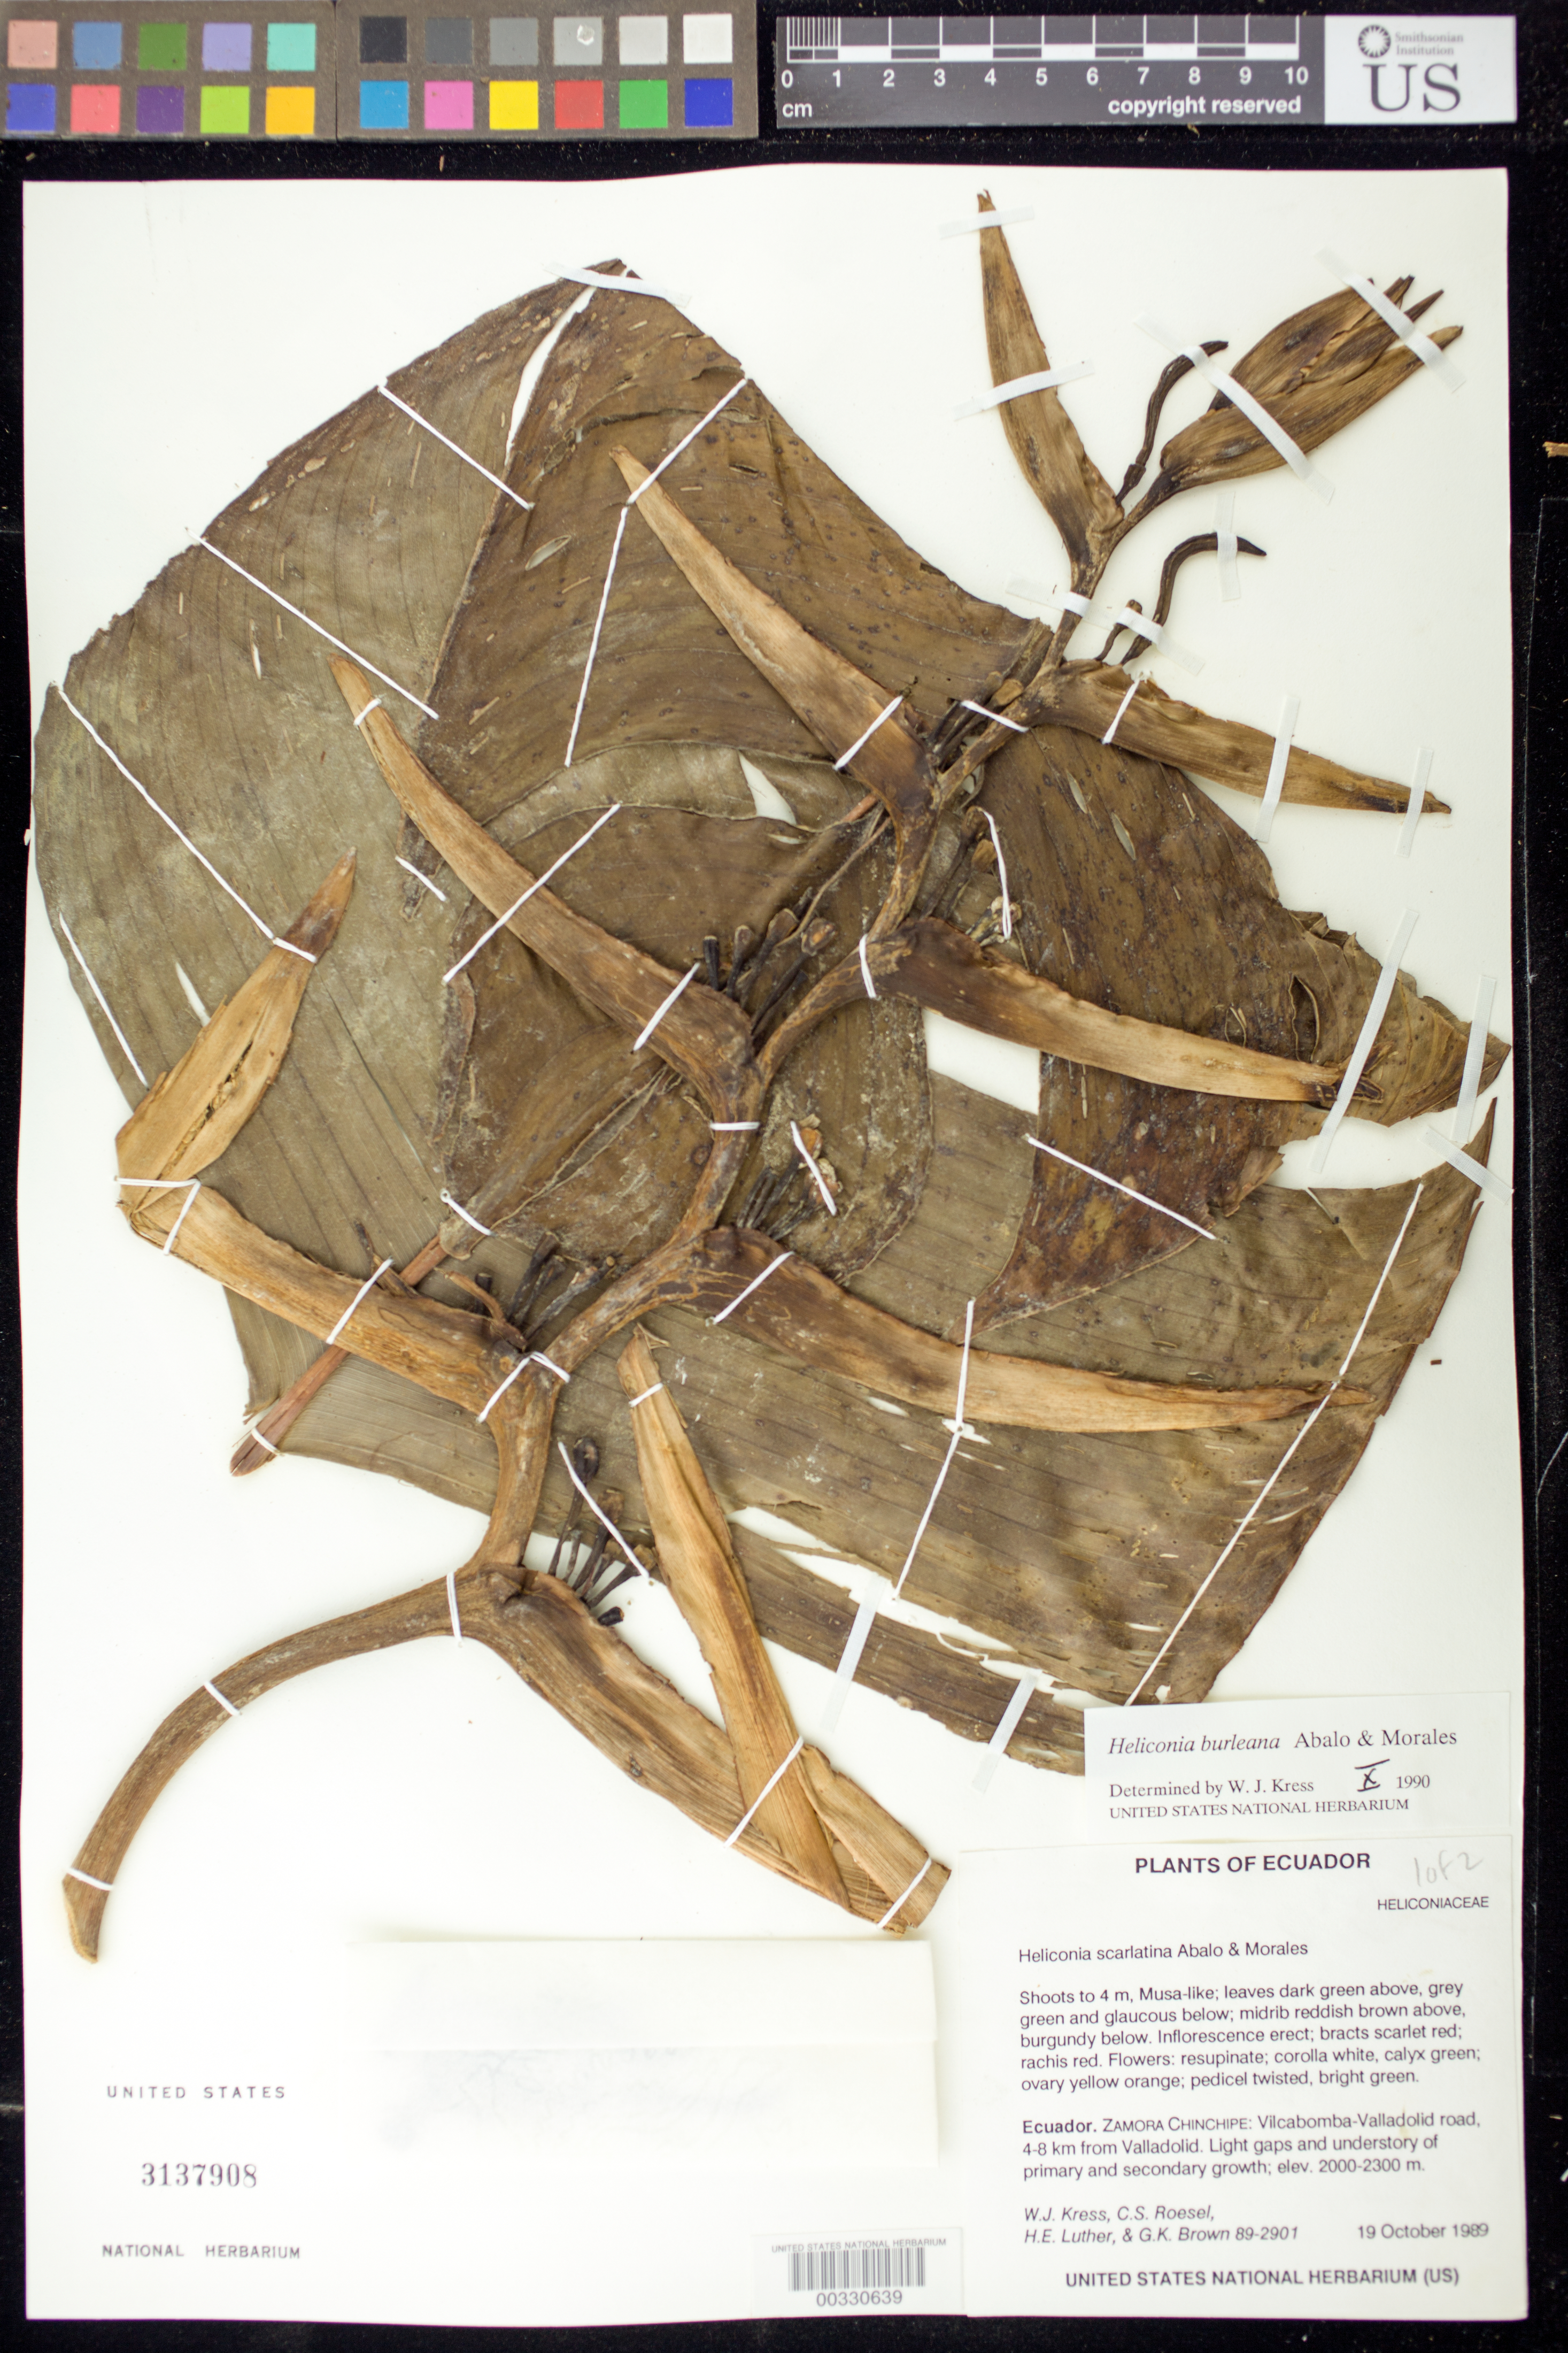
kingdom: Plantae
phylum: Tracheophyta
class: Liliopsida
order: Zingiberales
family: Heliconiaceae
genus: Heliconia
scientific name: Heliconia burleana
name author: Abalo & G. Morales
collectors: W. J. Kress, C. S. Roesel, Harry E. Luther & G. K. Brown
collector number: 89-2901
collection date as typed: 19 Oct 1989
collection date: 1989-10-19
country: Ecuador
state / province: Zamora-Chinchipe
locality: Vilcabomba-valLadolid road, 4-8 km from valLadolid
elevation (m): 2000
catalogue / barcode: US 3137908